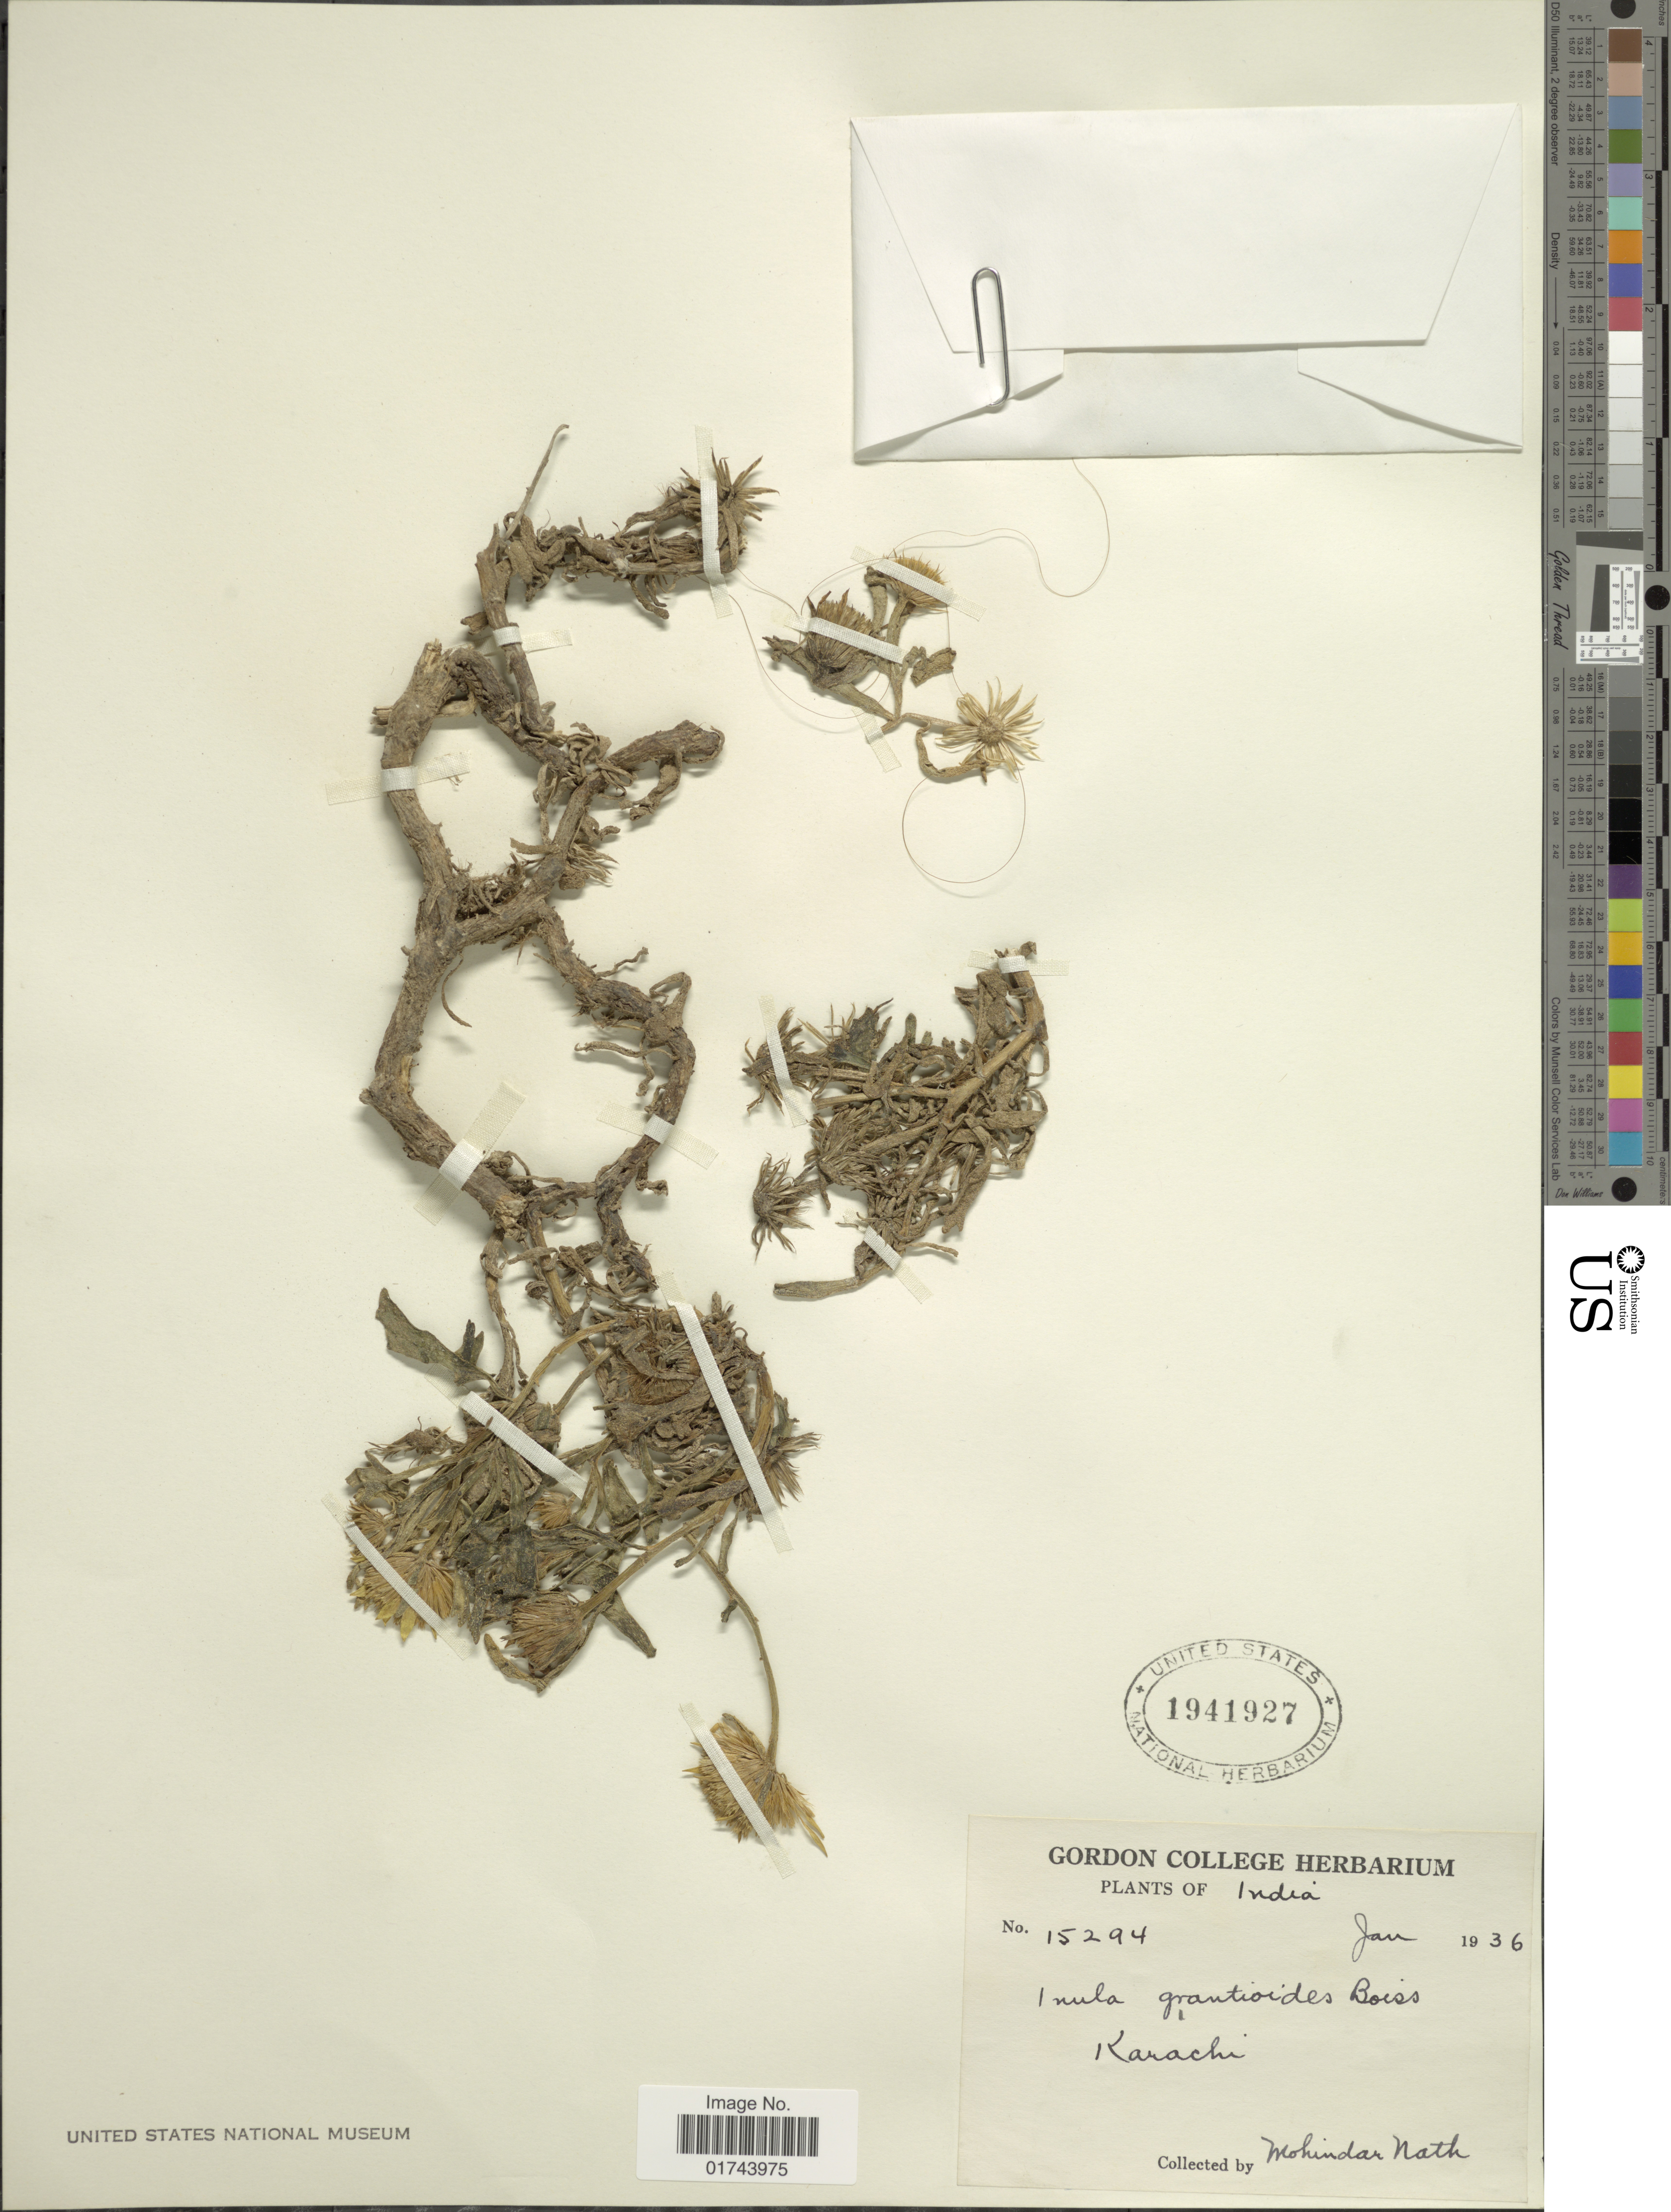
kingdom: Plantae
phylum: Tracheophyta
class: Magnoliopsida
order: Asterales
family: Asteraceae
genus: Inula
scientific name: Inula grantioides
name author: Boiss.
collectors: M. Nath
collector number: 15294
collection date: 1936-01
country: Pakistan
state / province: Sindh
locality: Karachi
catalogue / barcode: US 1941927